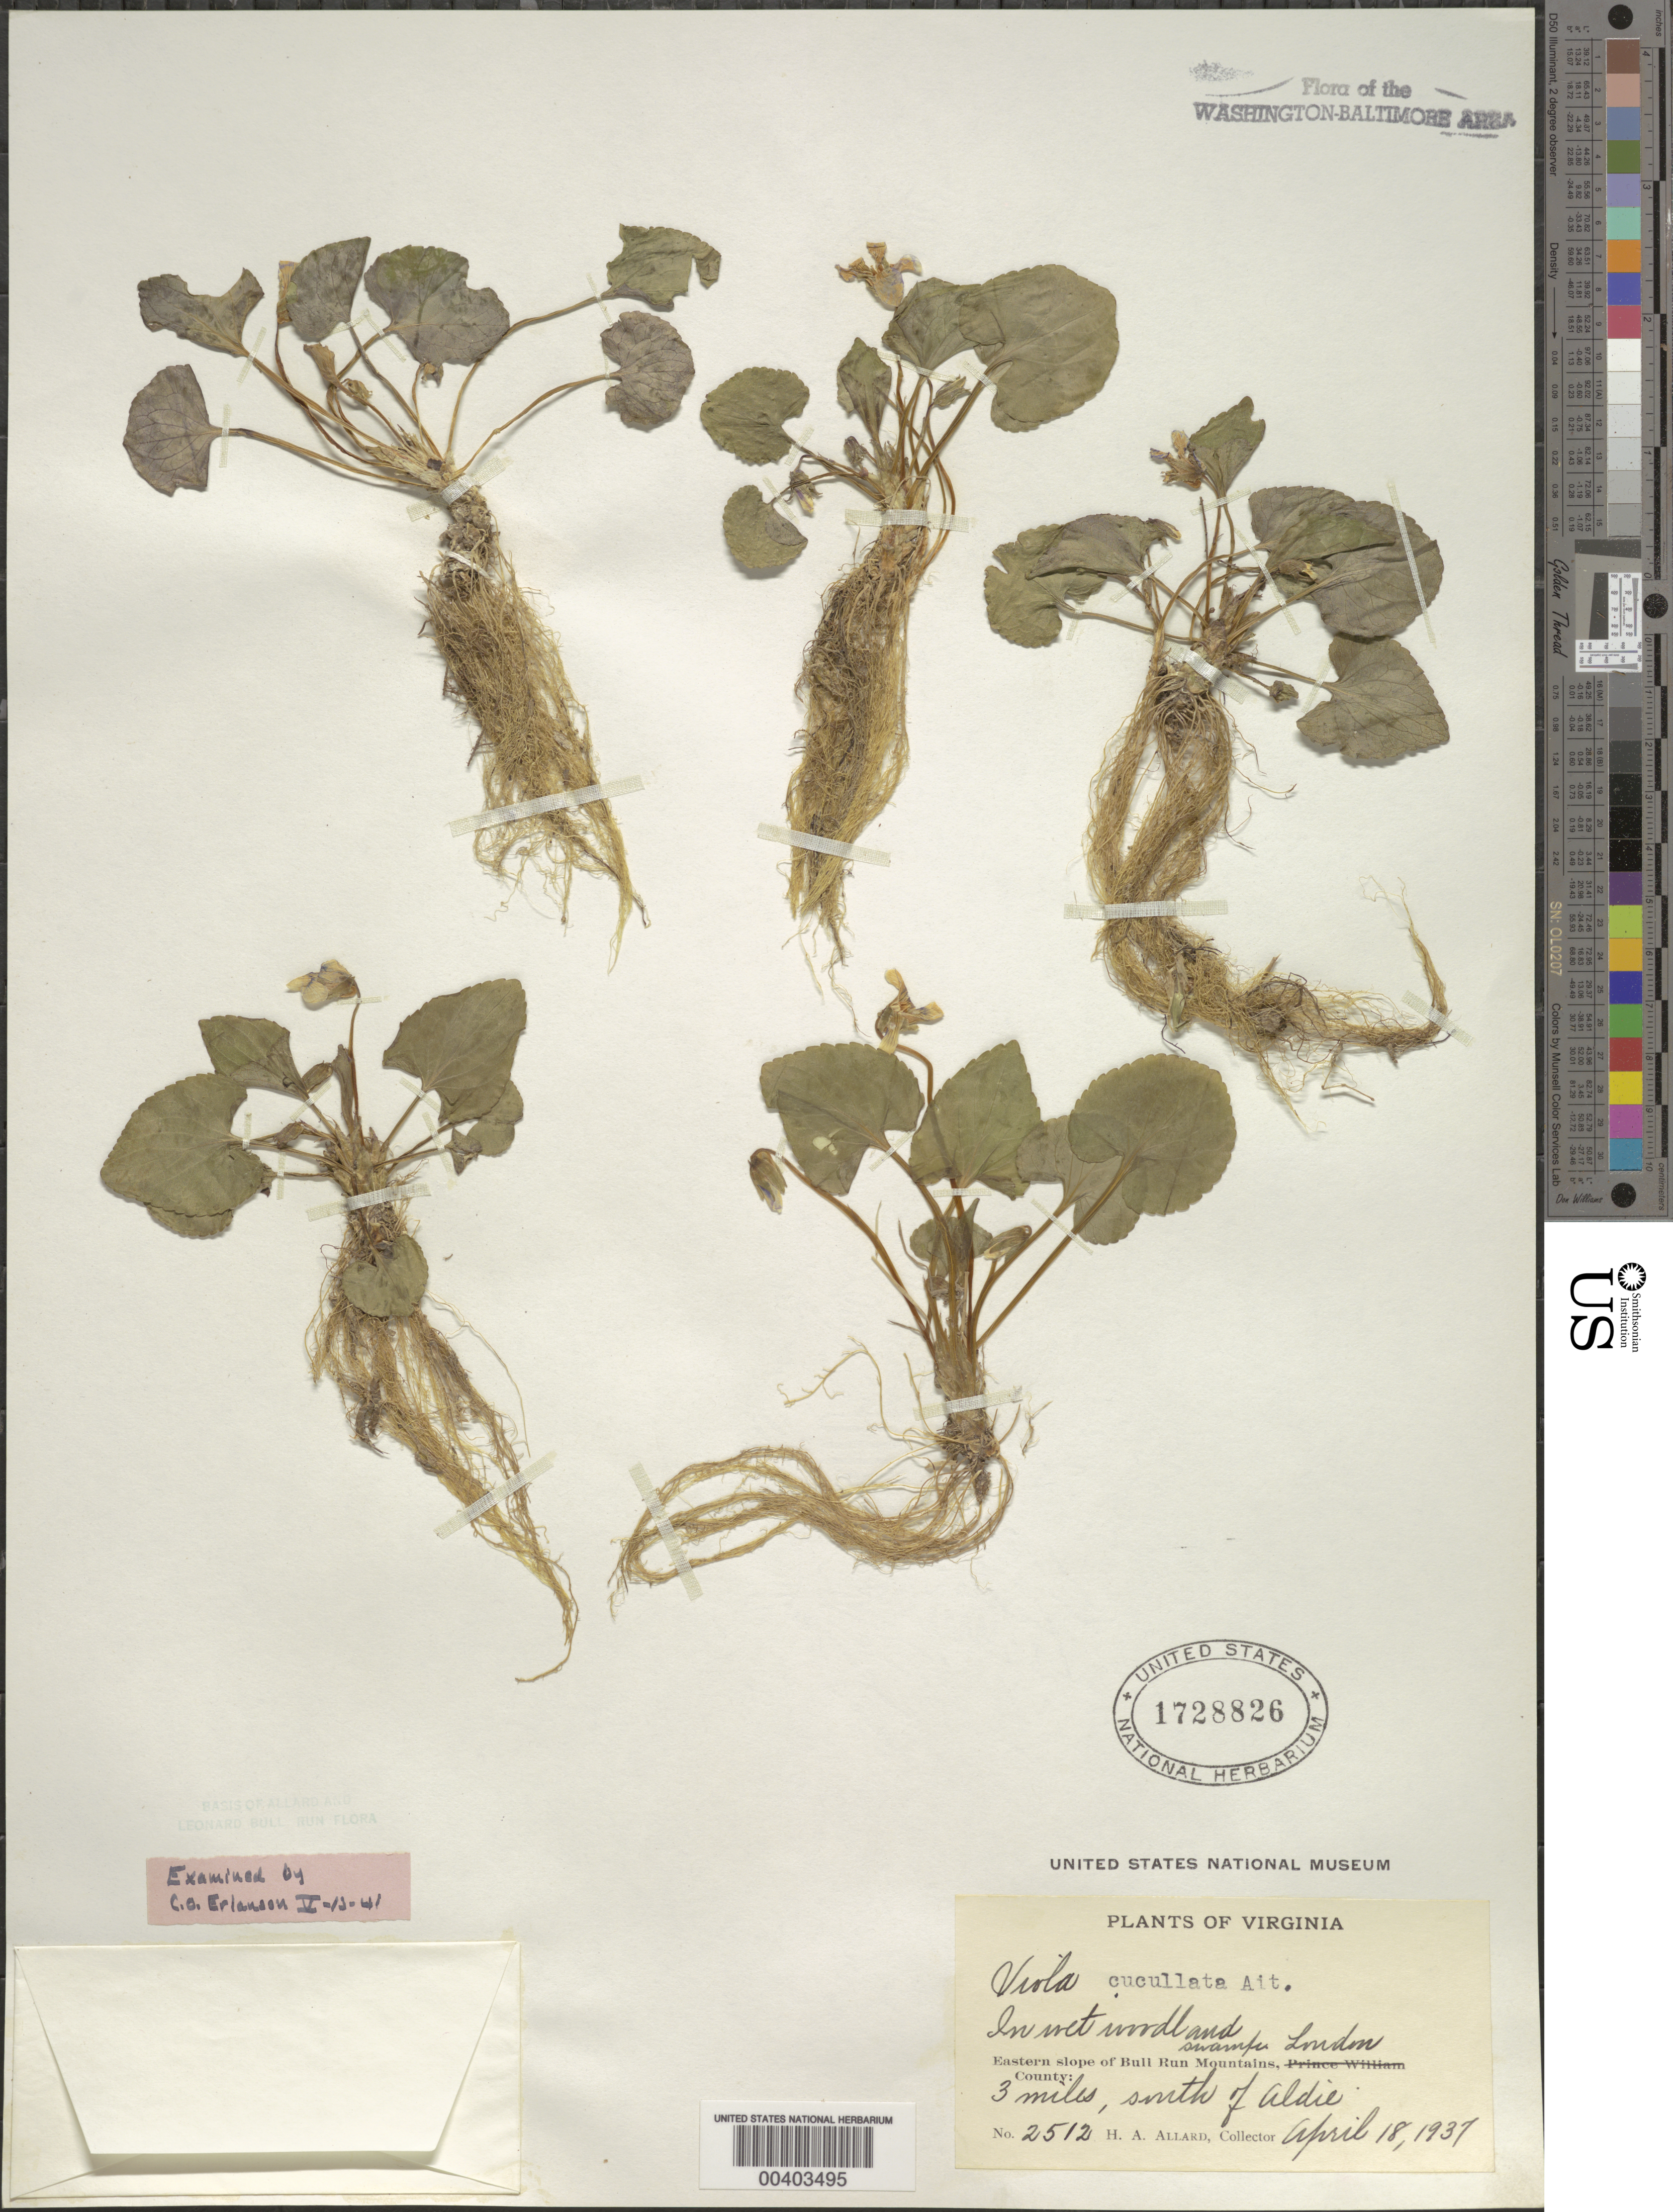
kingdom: Plantae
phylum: Tracheophyta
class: Magnoliopsida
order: Malpighiales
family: Violaceae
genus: Viola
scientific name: Viola cucullata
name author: Aiton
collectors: H. A. Allard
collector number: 2512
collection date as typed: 18 Apr 1937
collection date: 1937-04-18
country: United States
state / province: Virginia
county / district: Loudoun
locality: Eastern slope of Bull Run Mountains, South of Aldie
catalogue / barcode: US 1728826